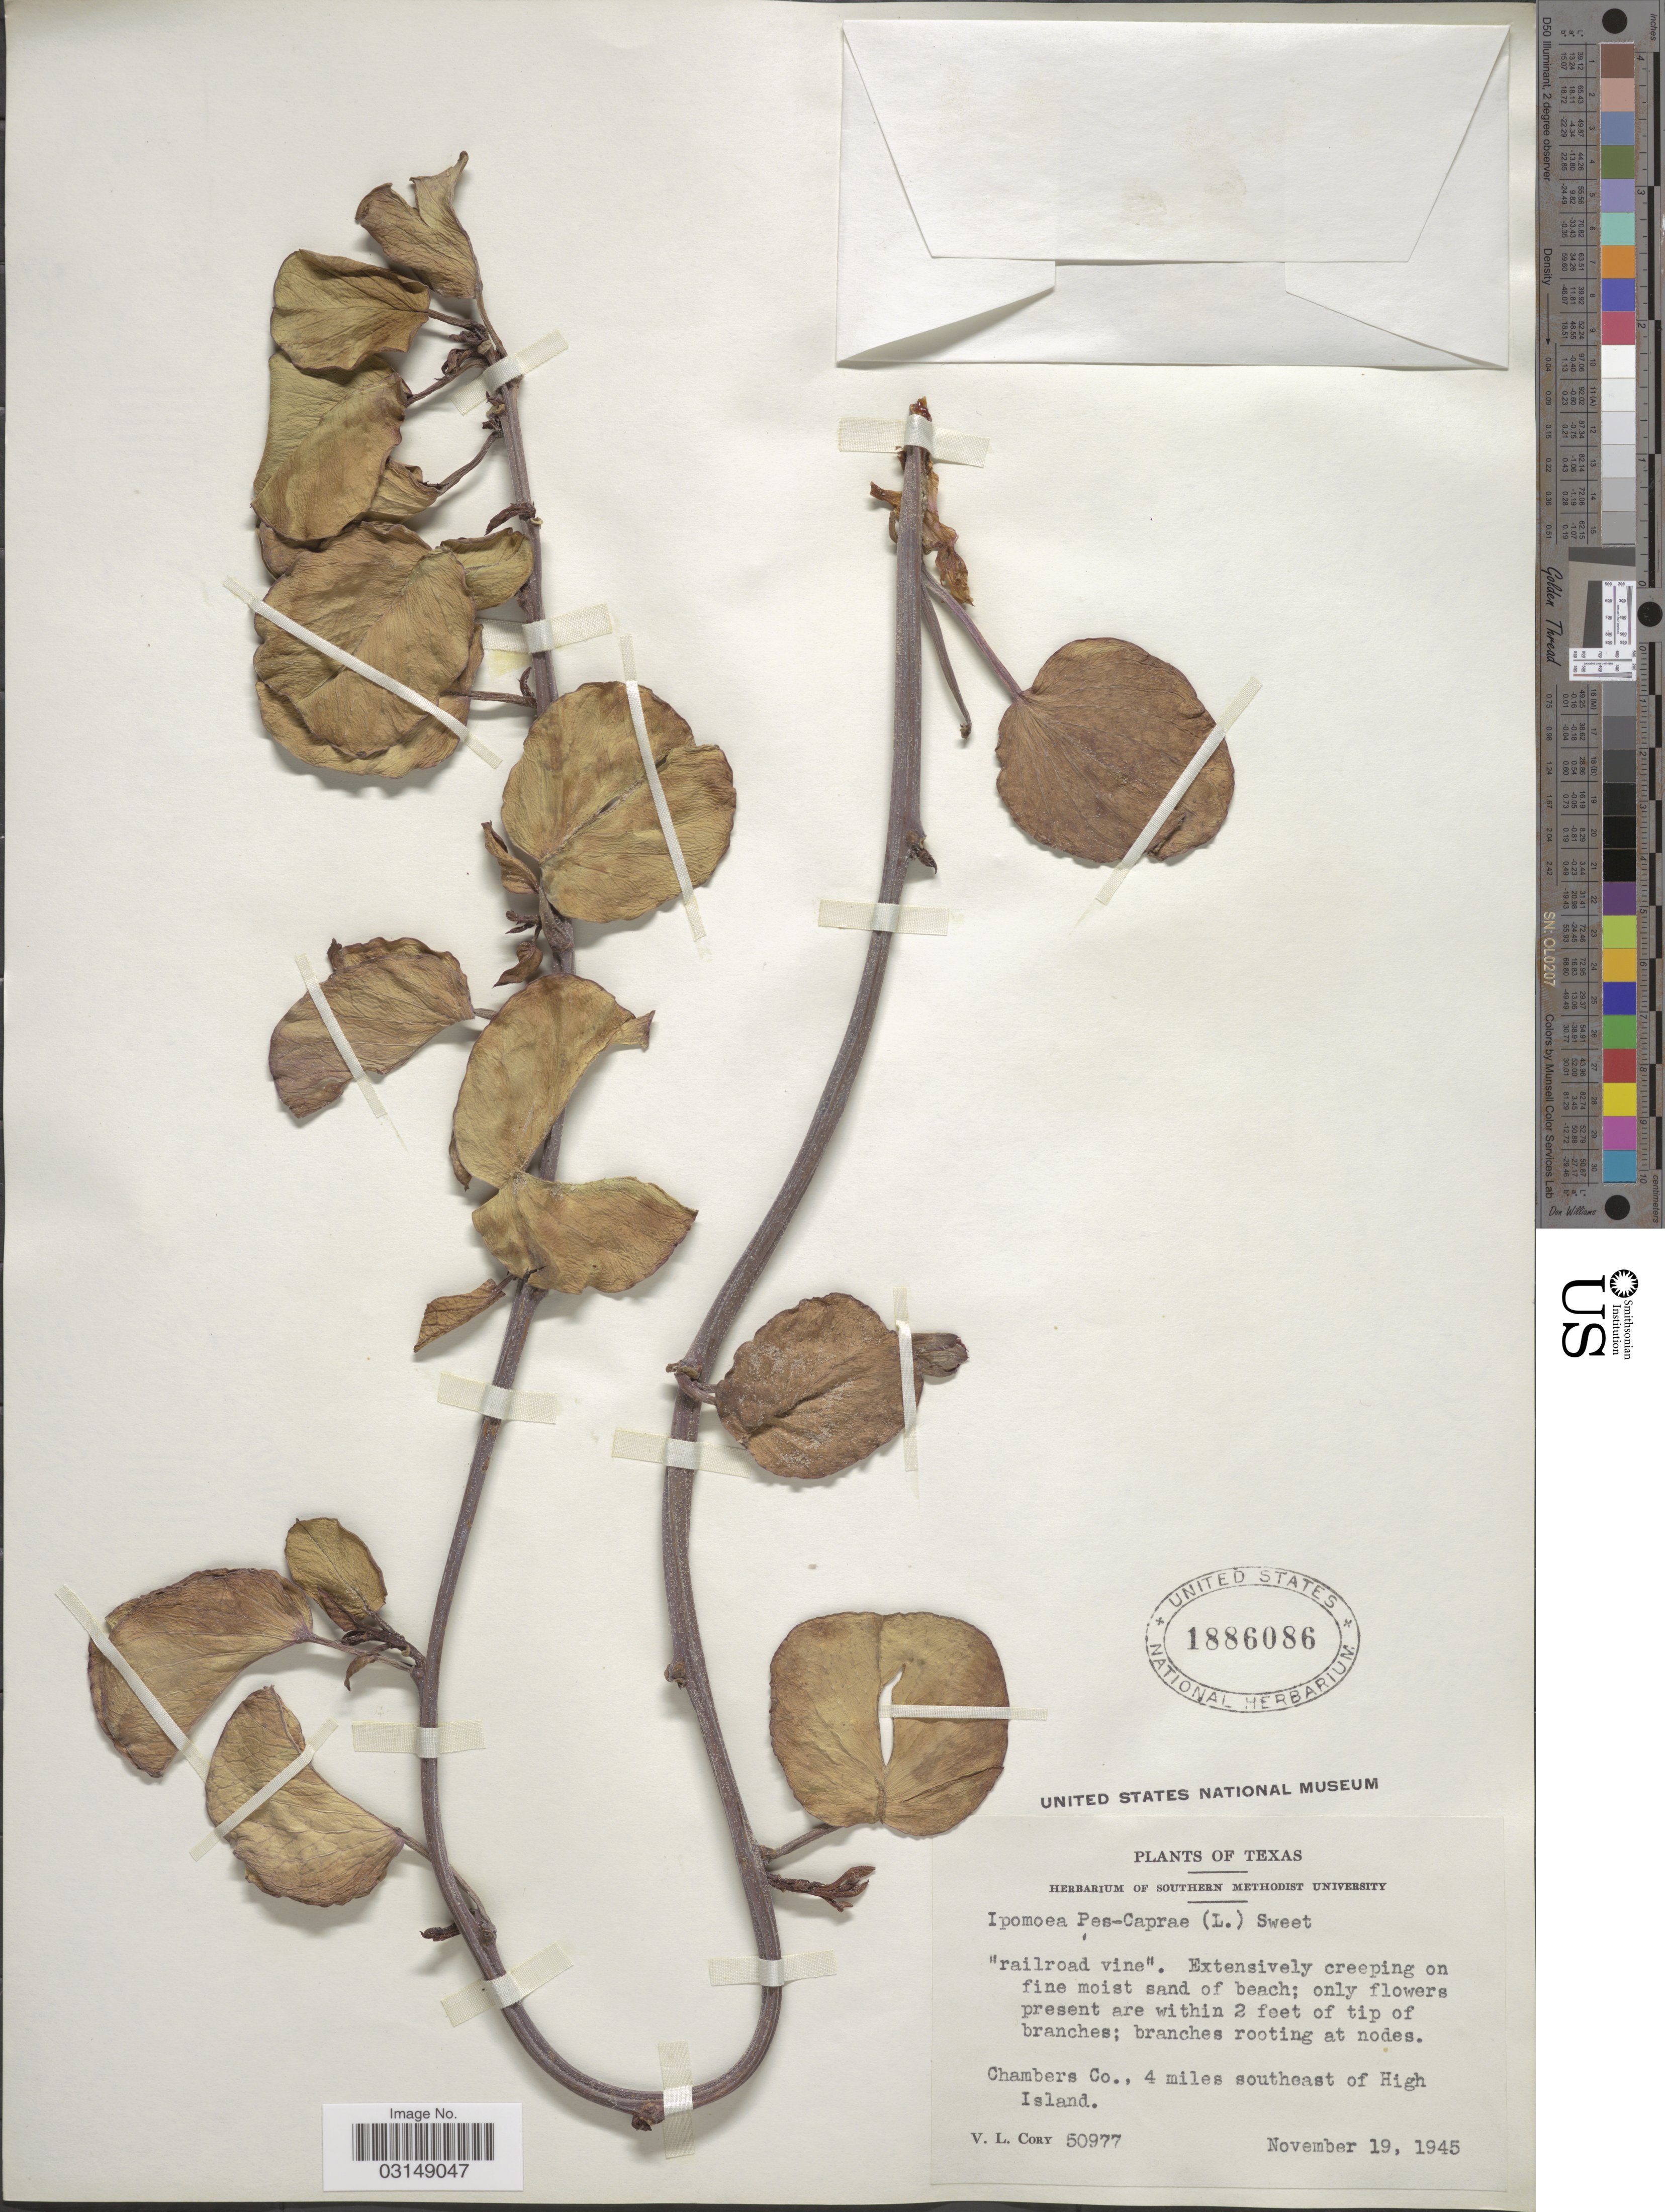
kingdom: Plantae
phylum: Tracheophyta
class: Magnoliopsida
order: Solanales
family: Convolvulaceae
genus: Ipomoea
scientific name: Ipomoea pes-caprae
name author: (L.) R. Br.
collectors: V. Cory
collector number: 50977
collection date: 1945-11-19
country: United States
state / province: Texas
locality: Chambers Co., 4 miles southeast of High Island.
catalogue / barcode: US 1886086